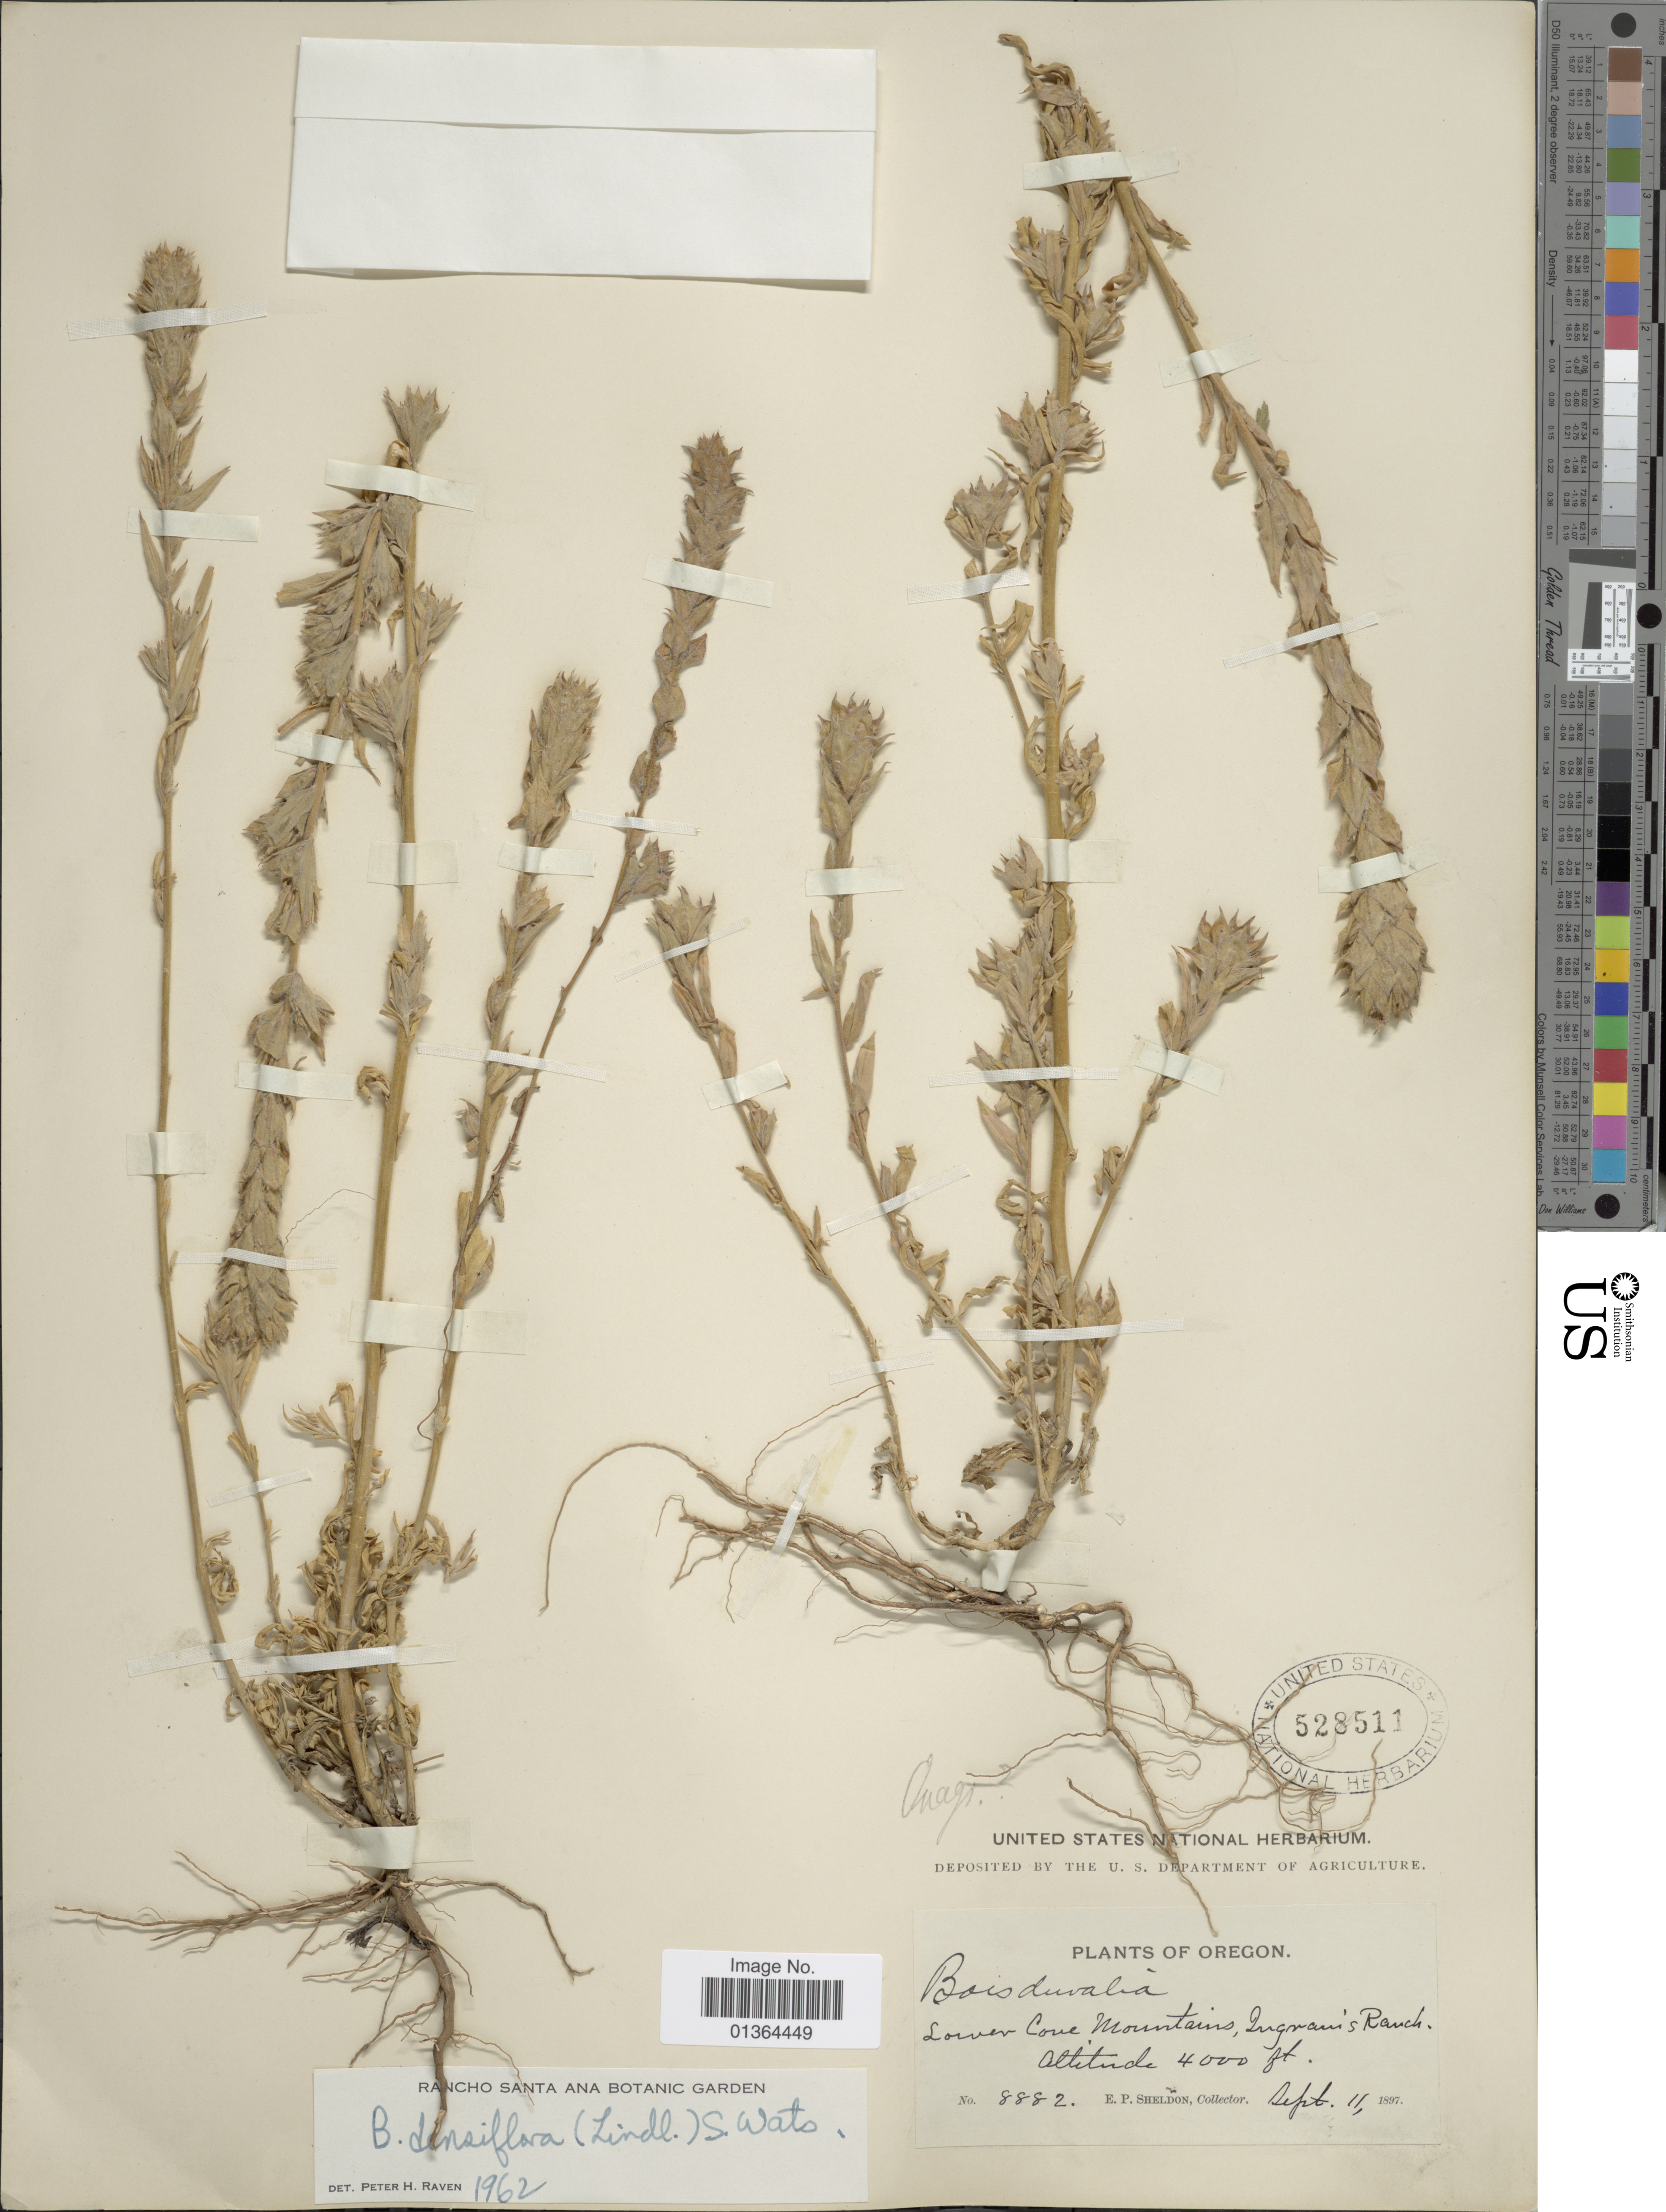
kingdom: Plantae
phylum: Tracheophyta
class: Magnoliopsida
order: Myrtales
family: Onagraceae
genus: Epilobium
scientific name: Epilobium densiflorum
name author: (Lindl.) Hoch & P.H. Raven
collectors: E. P. Sheldon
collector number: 8882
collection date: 1897-09-11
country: United States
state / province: Oregon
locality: Lower Cone Mountains, Ingram's Ranch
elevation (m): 1219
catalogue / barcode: US 528511